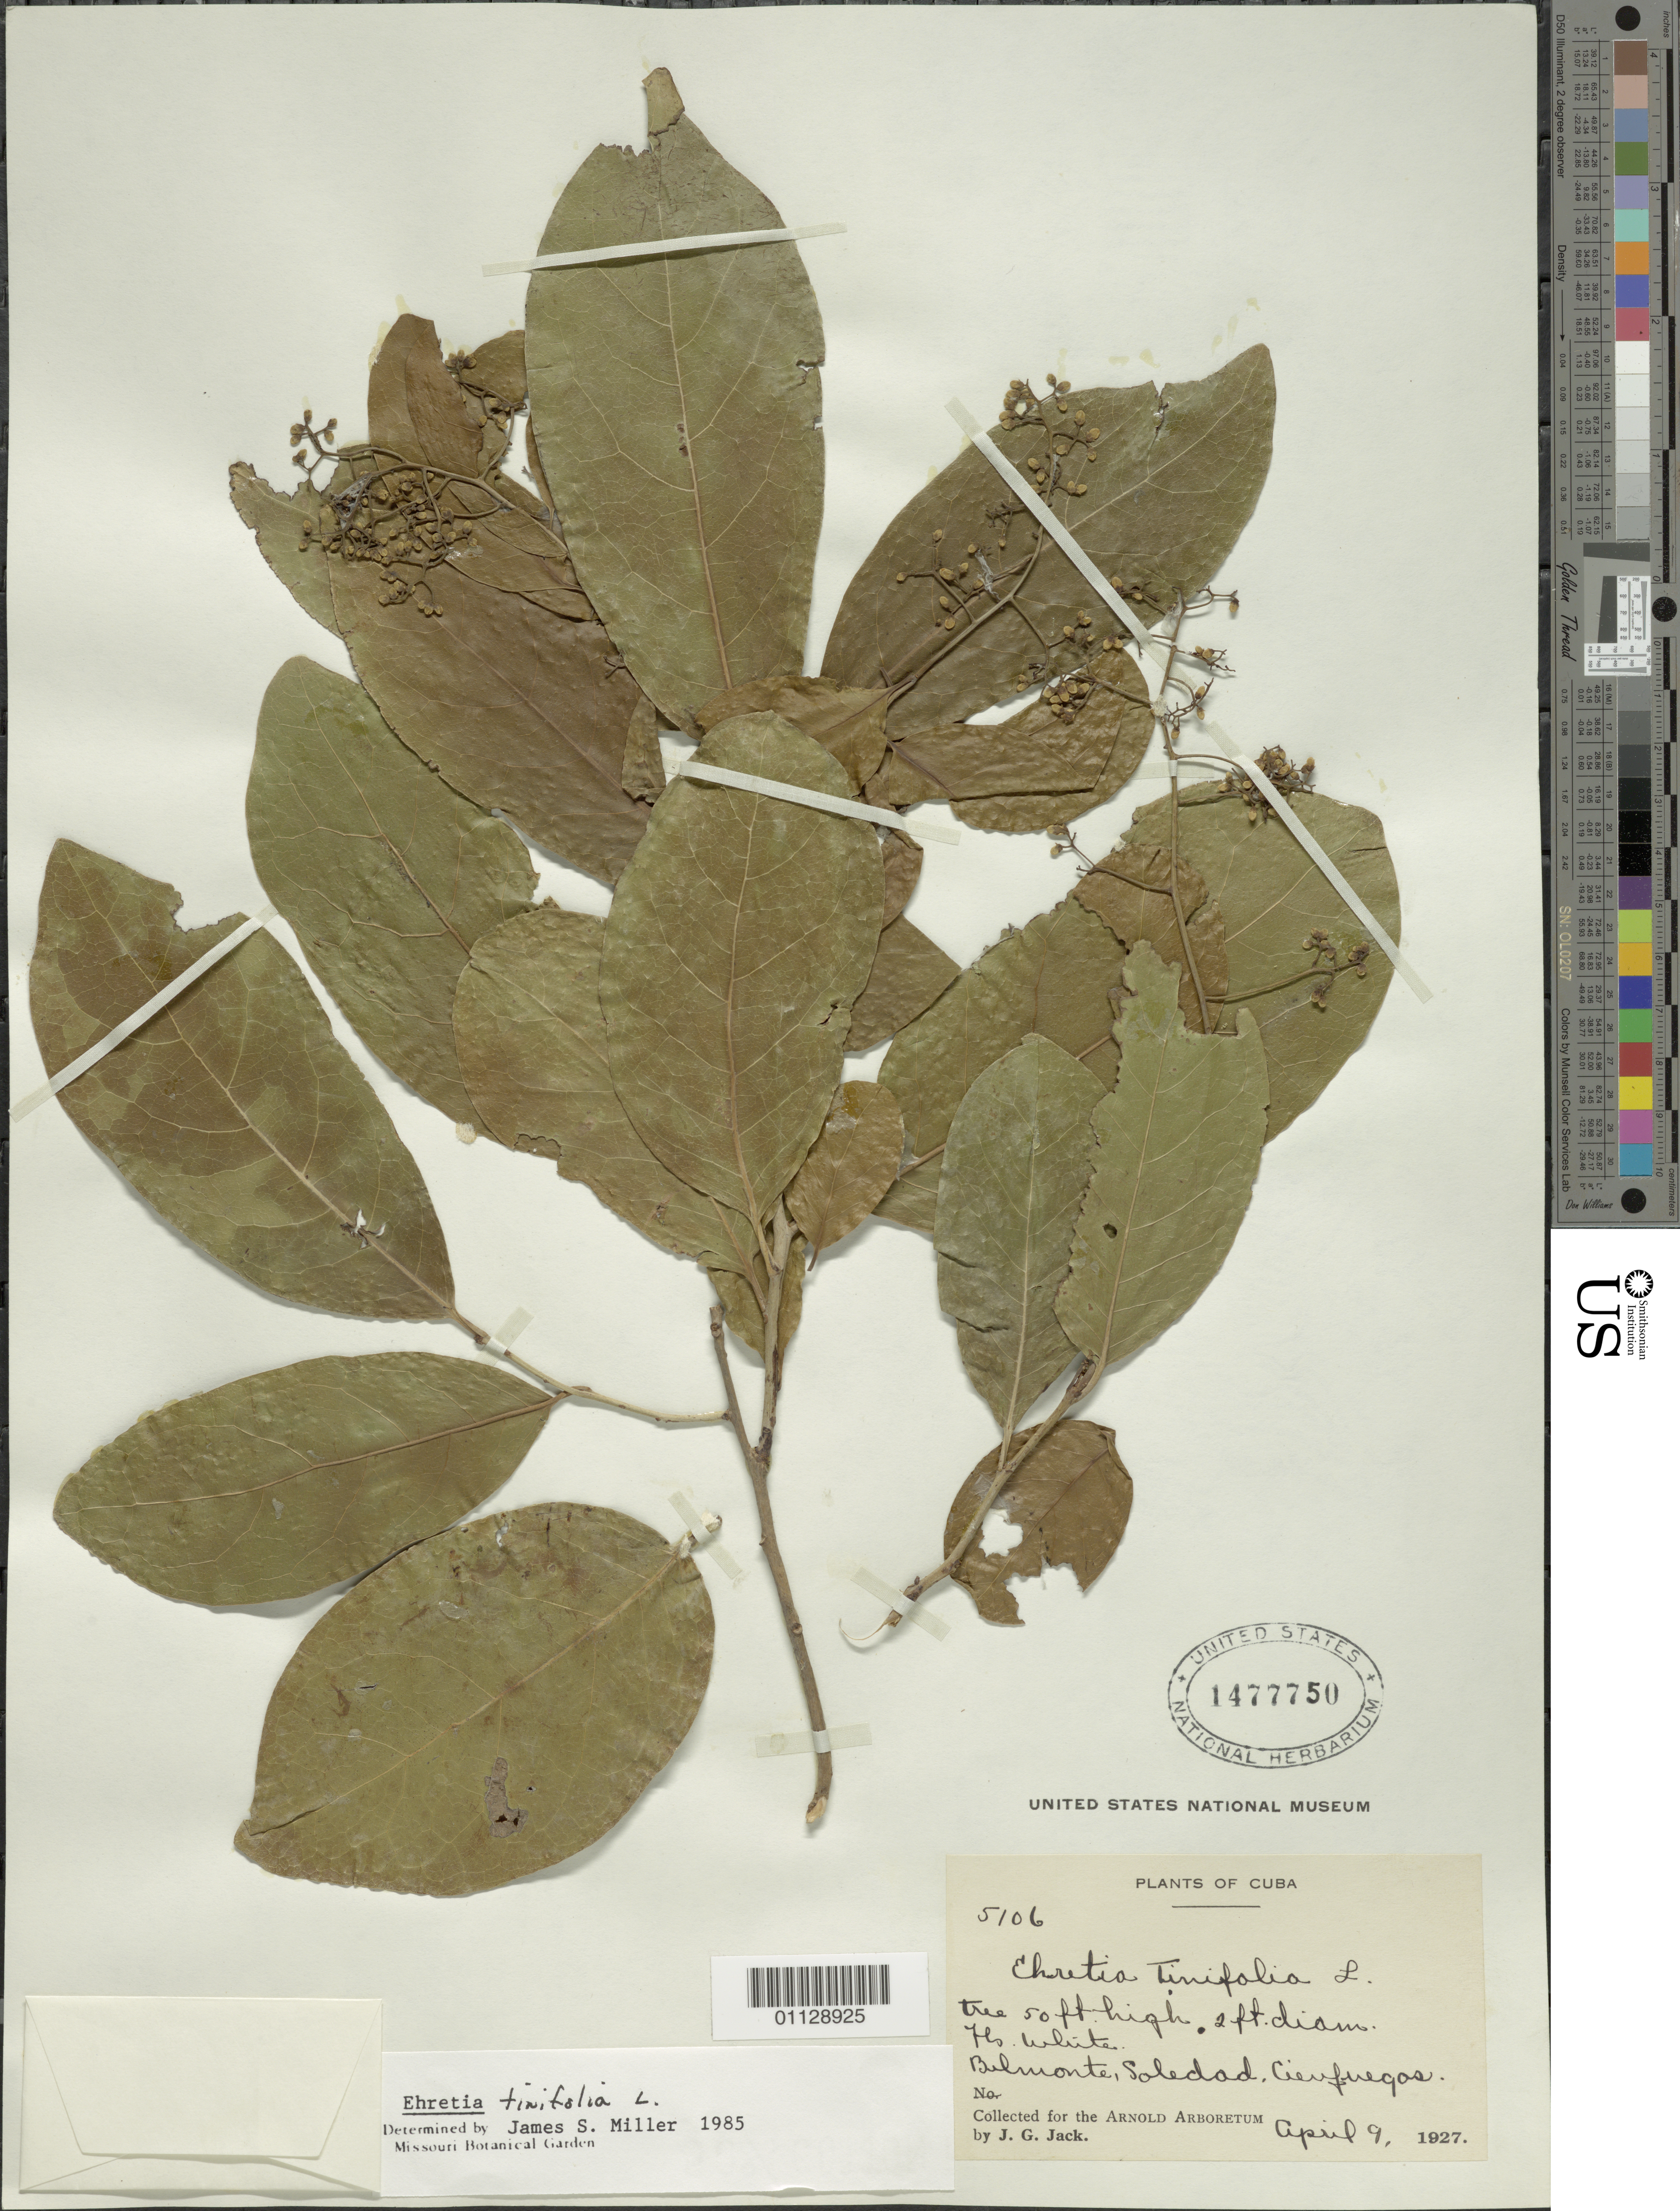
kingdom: Plantae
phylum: Tracheophyta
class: Magnoliopsida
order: Boraginales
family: Ehretiaceae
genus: Ehretia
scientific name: Ehretia tinifolia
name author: L.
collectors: J. G. Jack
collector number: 5106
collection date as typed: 09 Mar 1927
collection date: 1927-03-09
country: Cuba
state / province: Cienfuegos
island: Cuba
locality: Belmonte, Soledad, Cienfuegas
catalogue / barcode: US 1477750